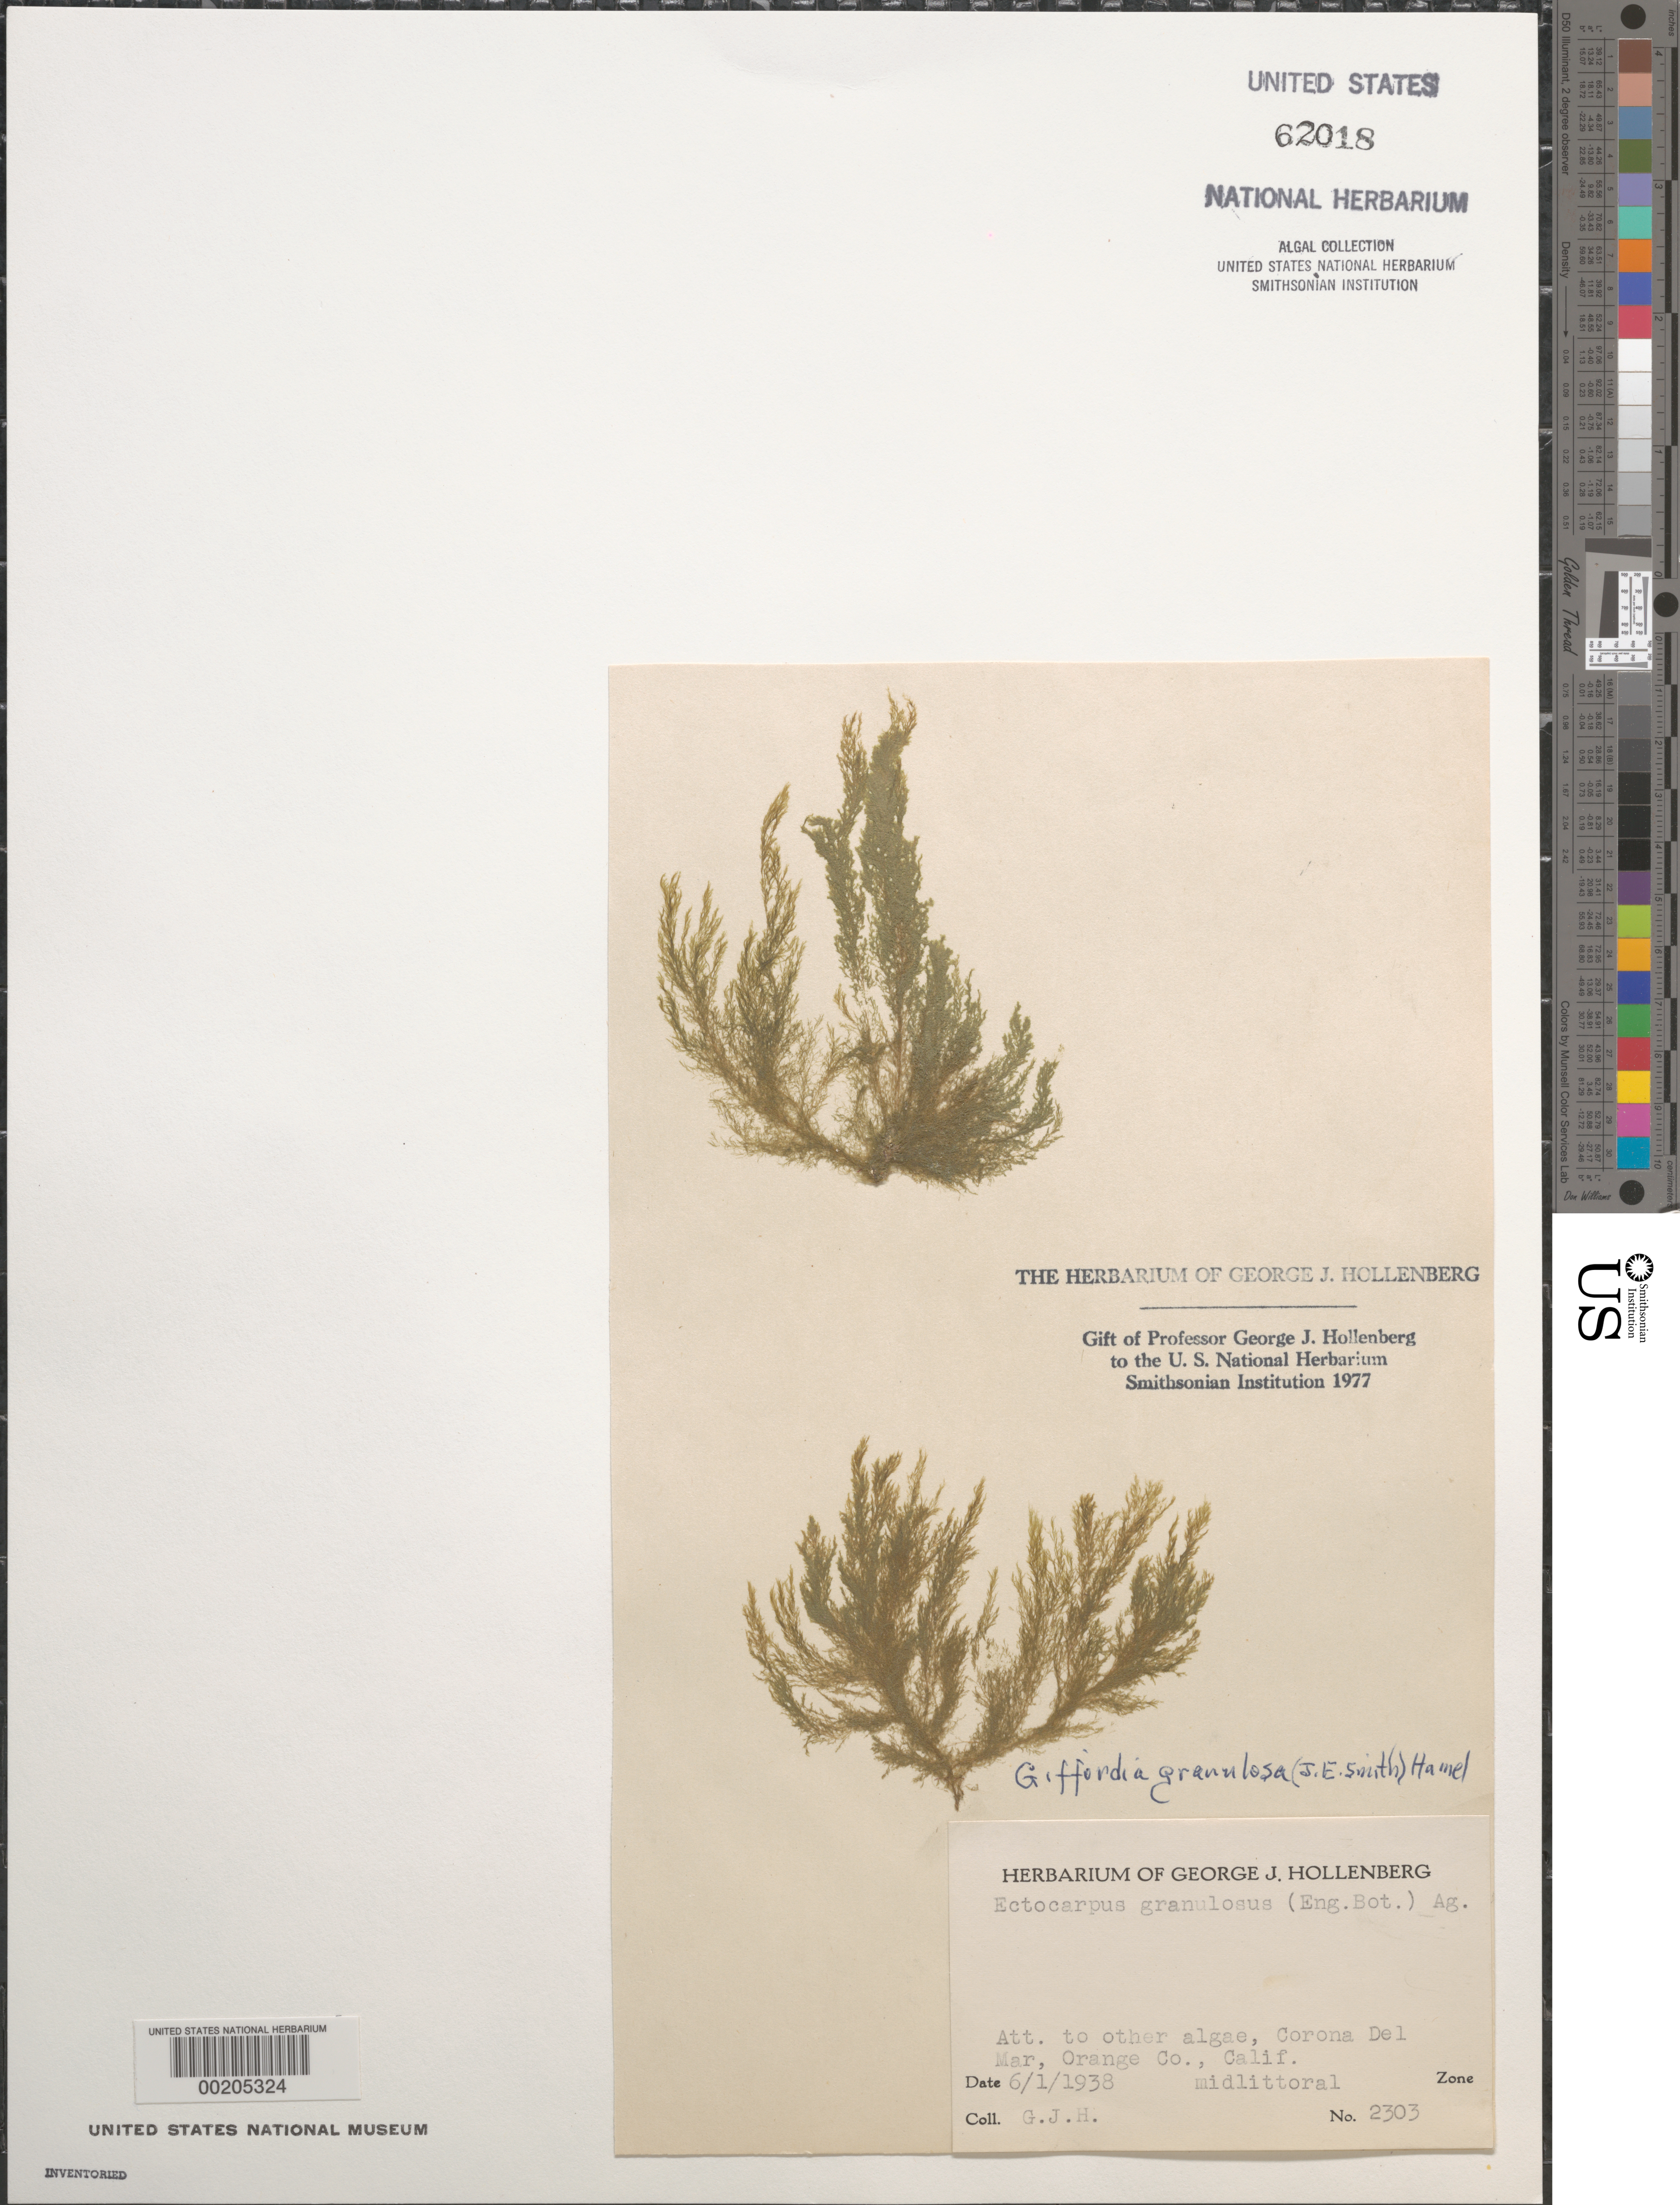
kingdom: Chromista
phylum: Ochrophyta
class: Phaeophyceae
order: Ectocarpales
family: Acinetosporaceae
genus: Hincksia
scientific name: Hincksia granulosa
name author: (Sm.) P.C. Silva in P.C. Silva et al.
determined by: Algae name updating Project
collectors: G. Hollenberg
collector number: GJH 2303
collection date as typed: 01 Jun 1938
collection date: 1938-06-01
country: United States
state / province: California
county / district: Orange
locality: Corona del Mar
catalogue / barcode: US 62018